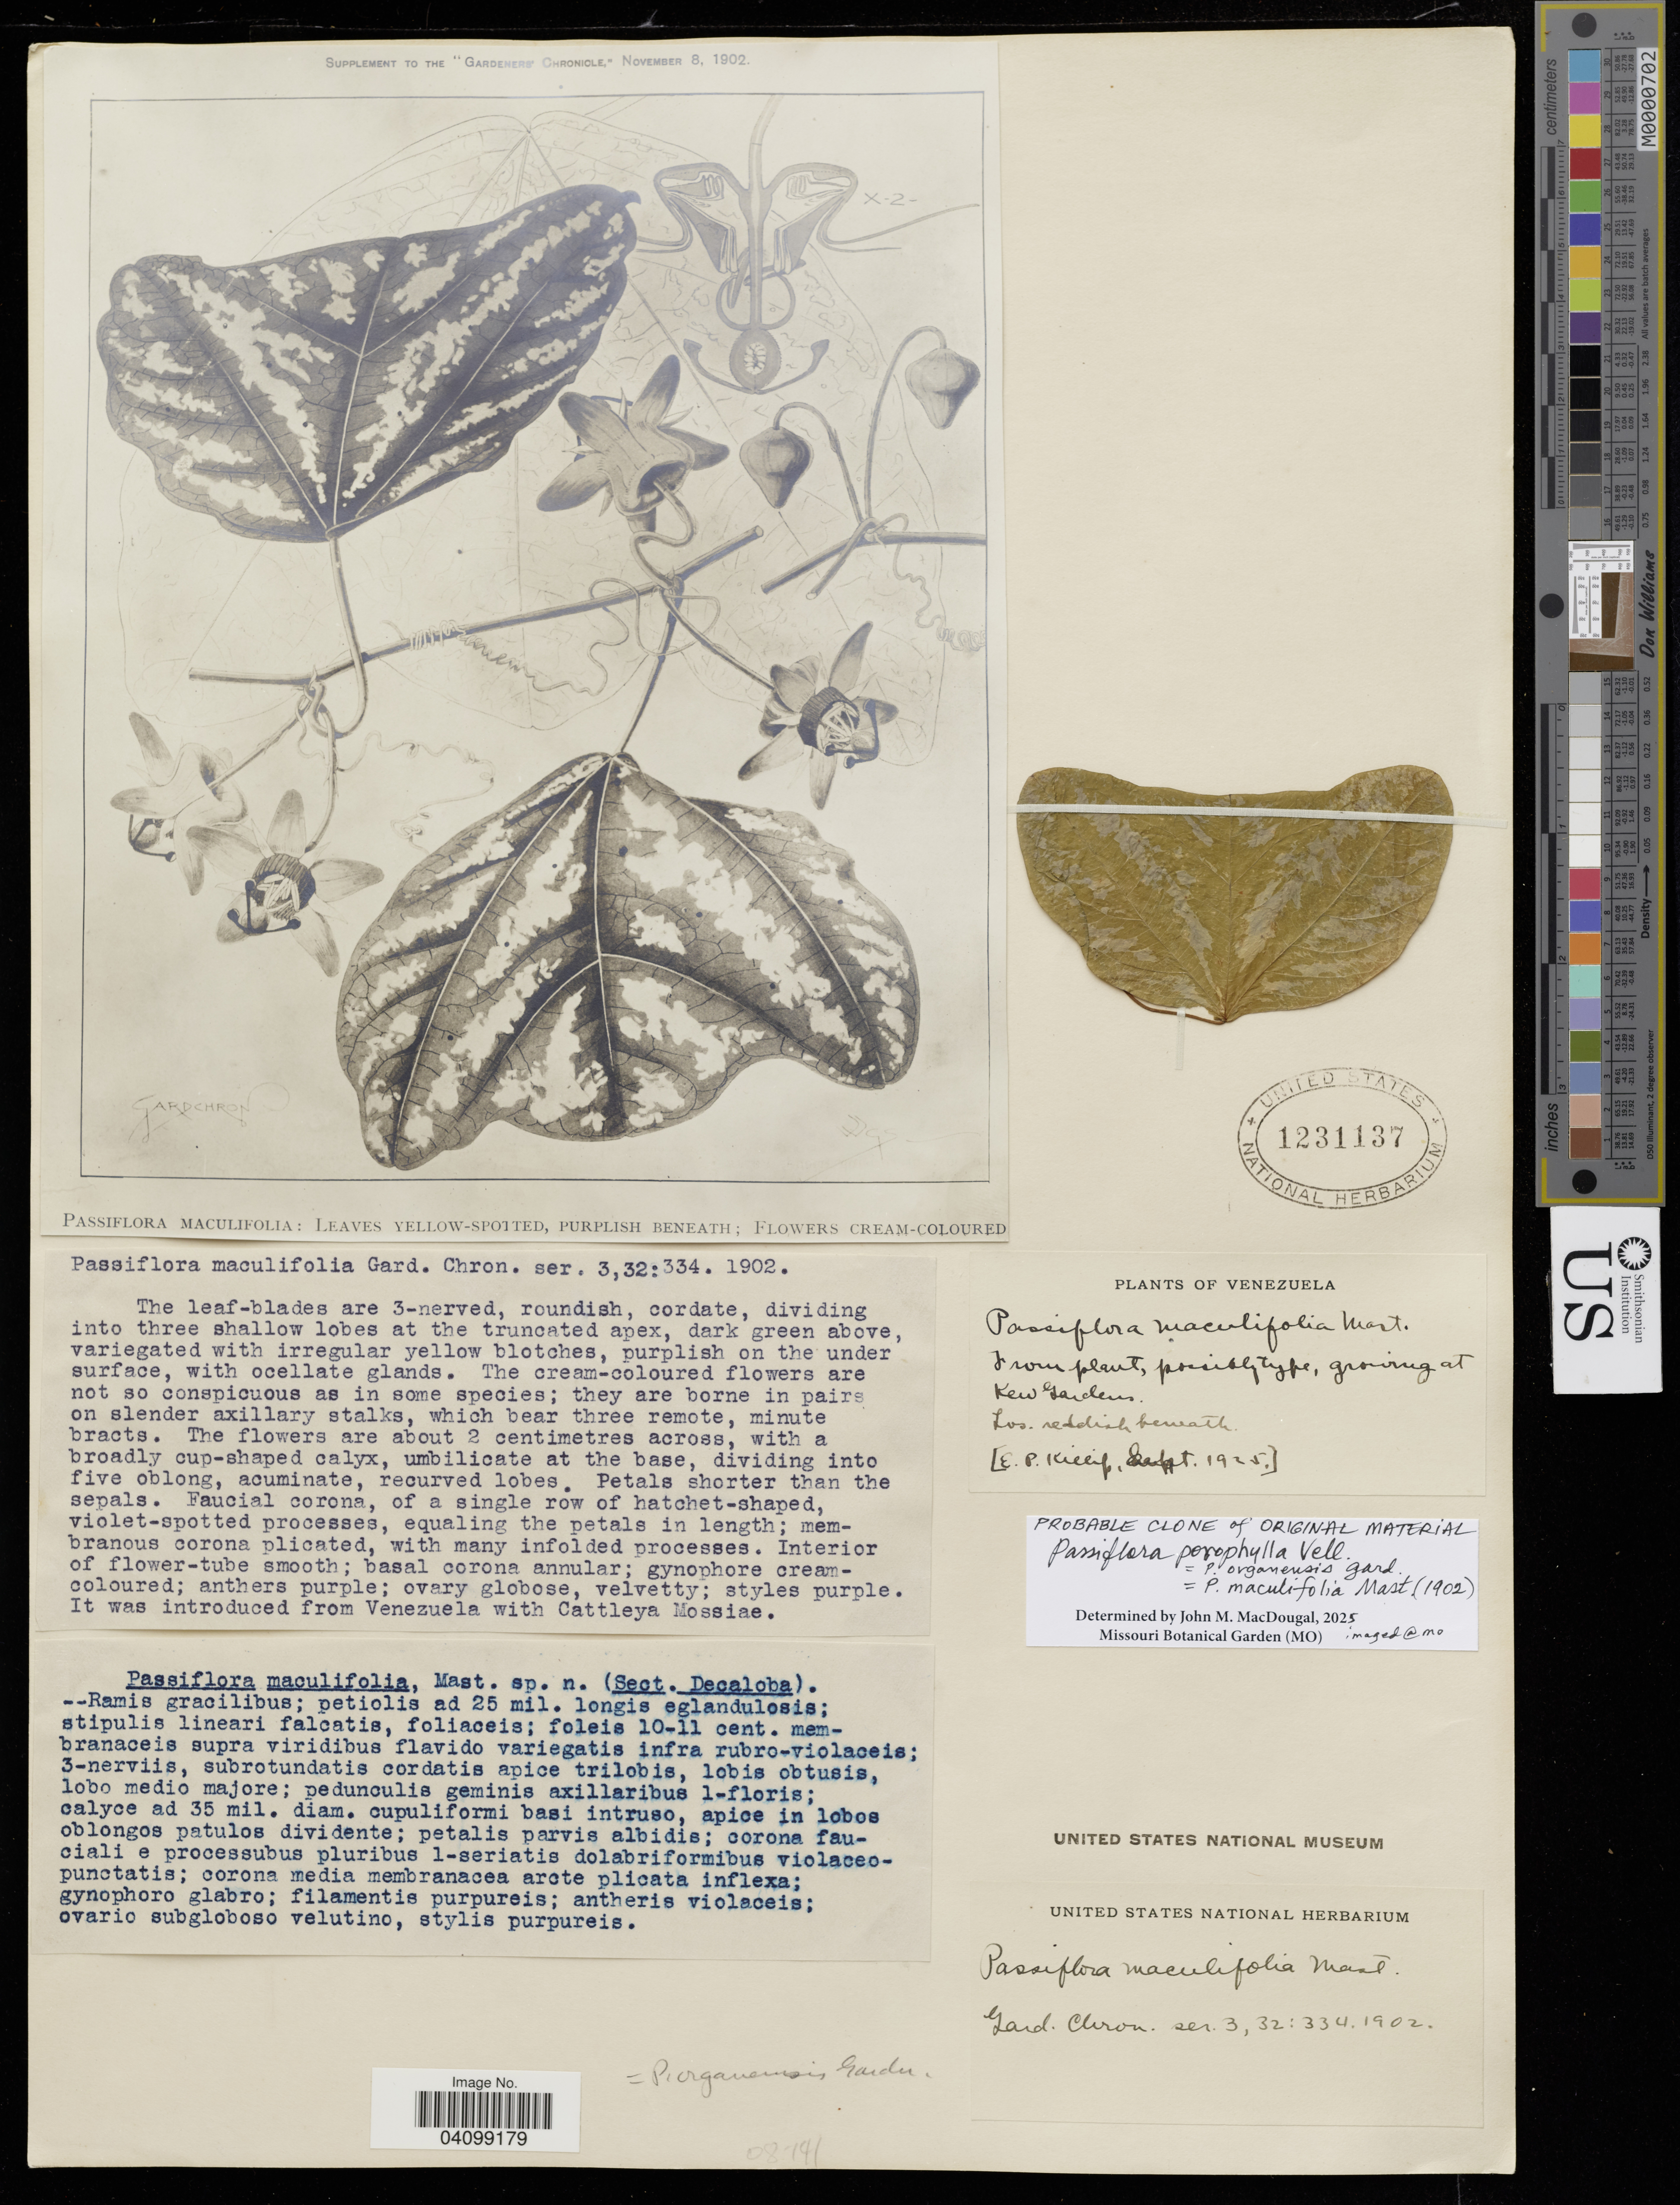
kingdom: Plantae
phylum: Tracheophyta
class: Magnoliopsida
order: Malpighiales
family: Passifloraceae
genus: Passiflora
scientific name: Passiflora porophylla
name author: Vell.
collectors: E. Killip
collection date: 1925-09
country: Venezuela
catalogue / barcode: US 1231137